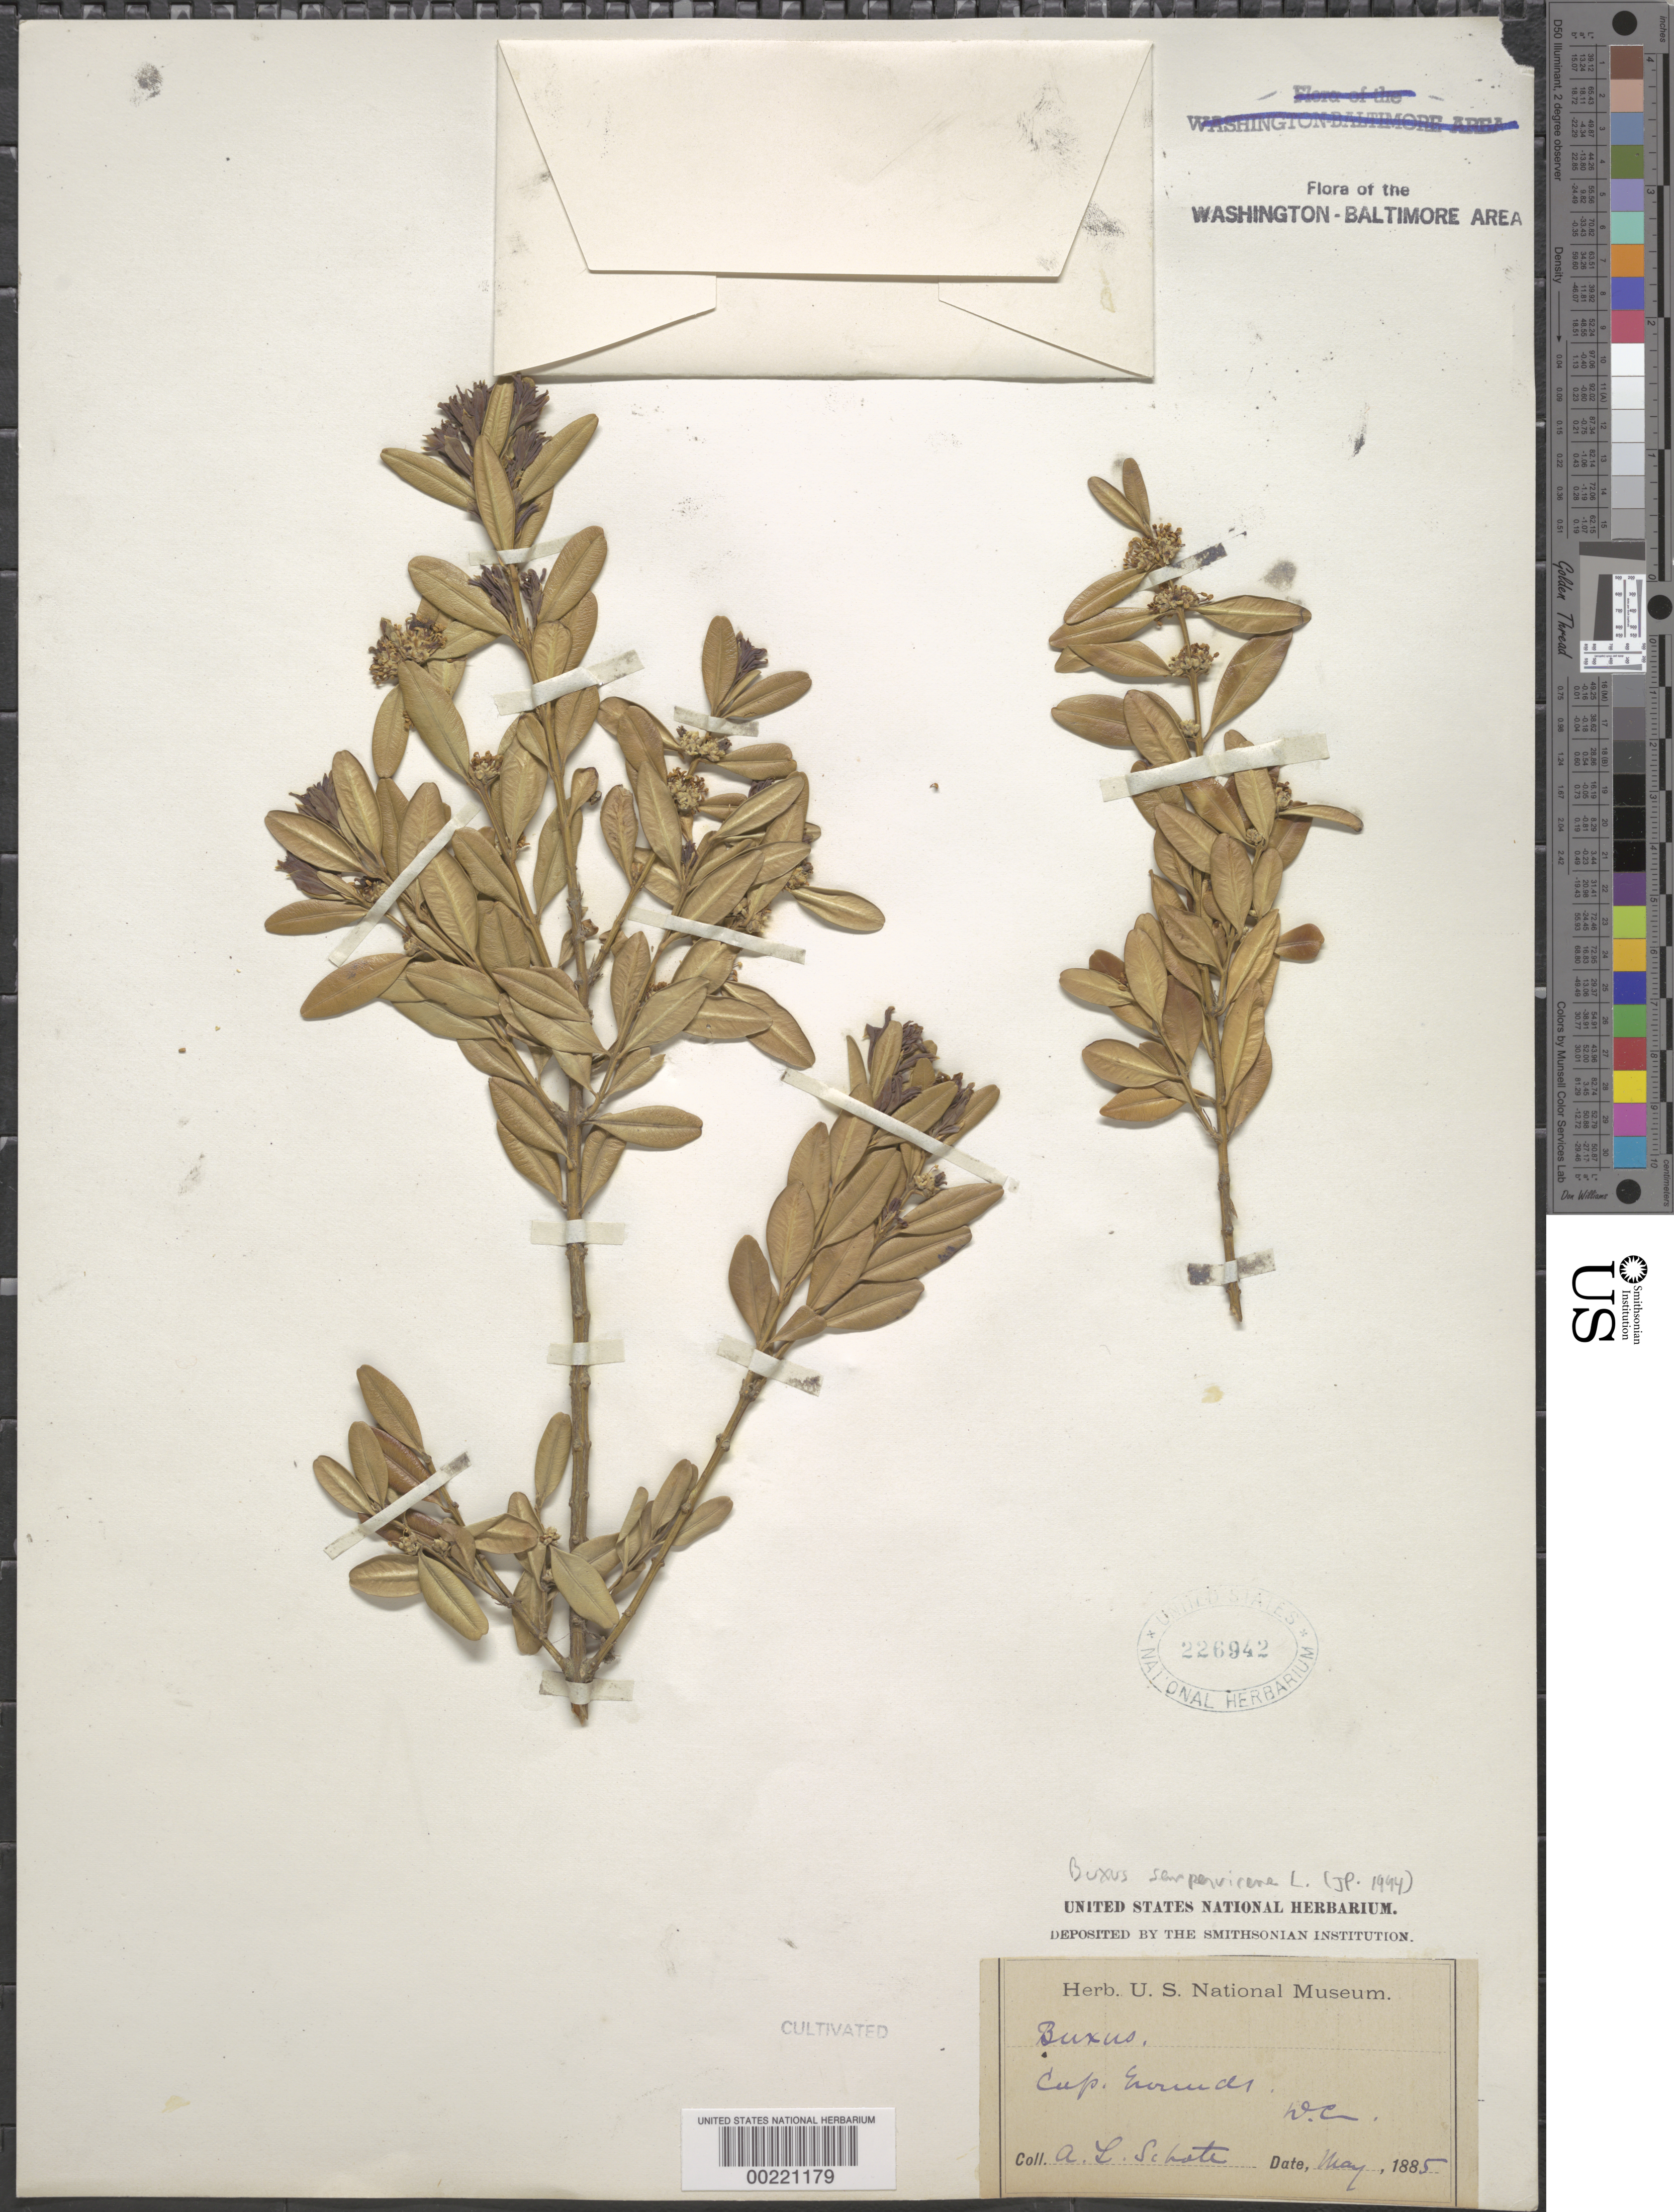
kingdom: Plantae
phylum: Tracheophyta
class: Magnoliopsida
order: Buxales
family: Buxaceae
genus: Buxus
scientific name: Buxus sempervirens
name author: L.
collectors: A. L. Schott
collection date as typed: May 1885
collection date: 1885-05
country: United States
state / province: District of Columbia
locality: Capitol grounds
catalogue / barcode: US 226942